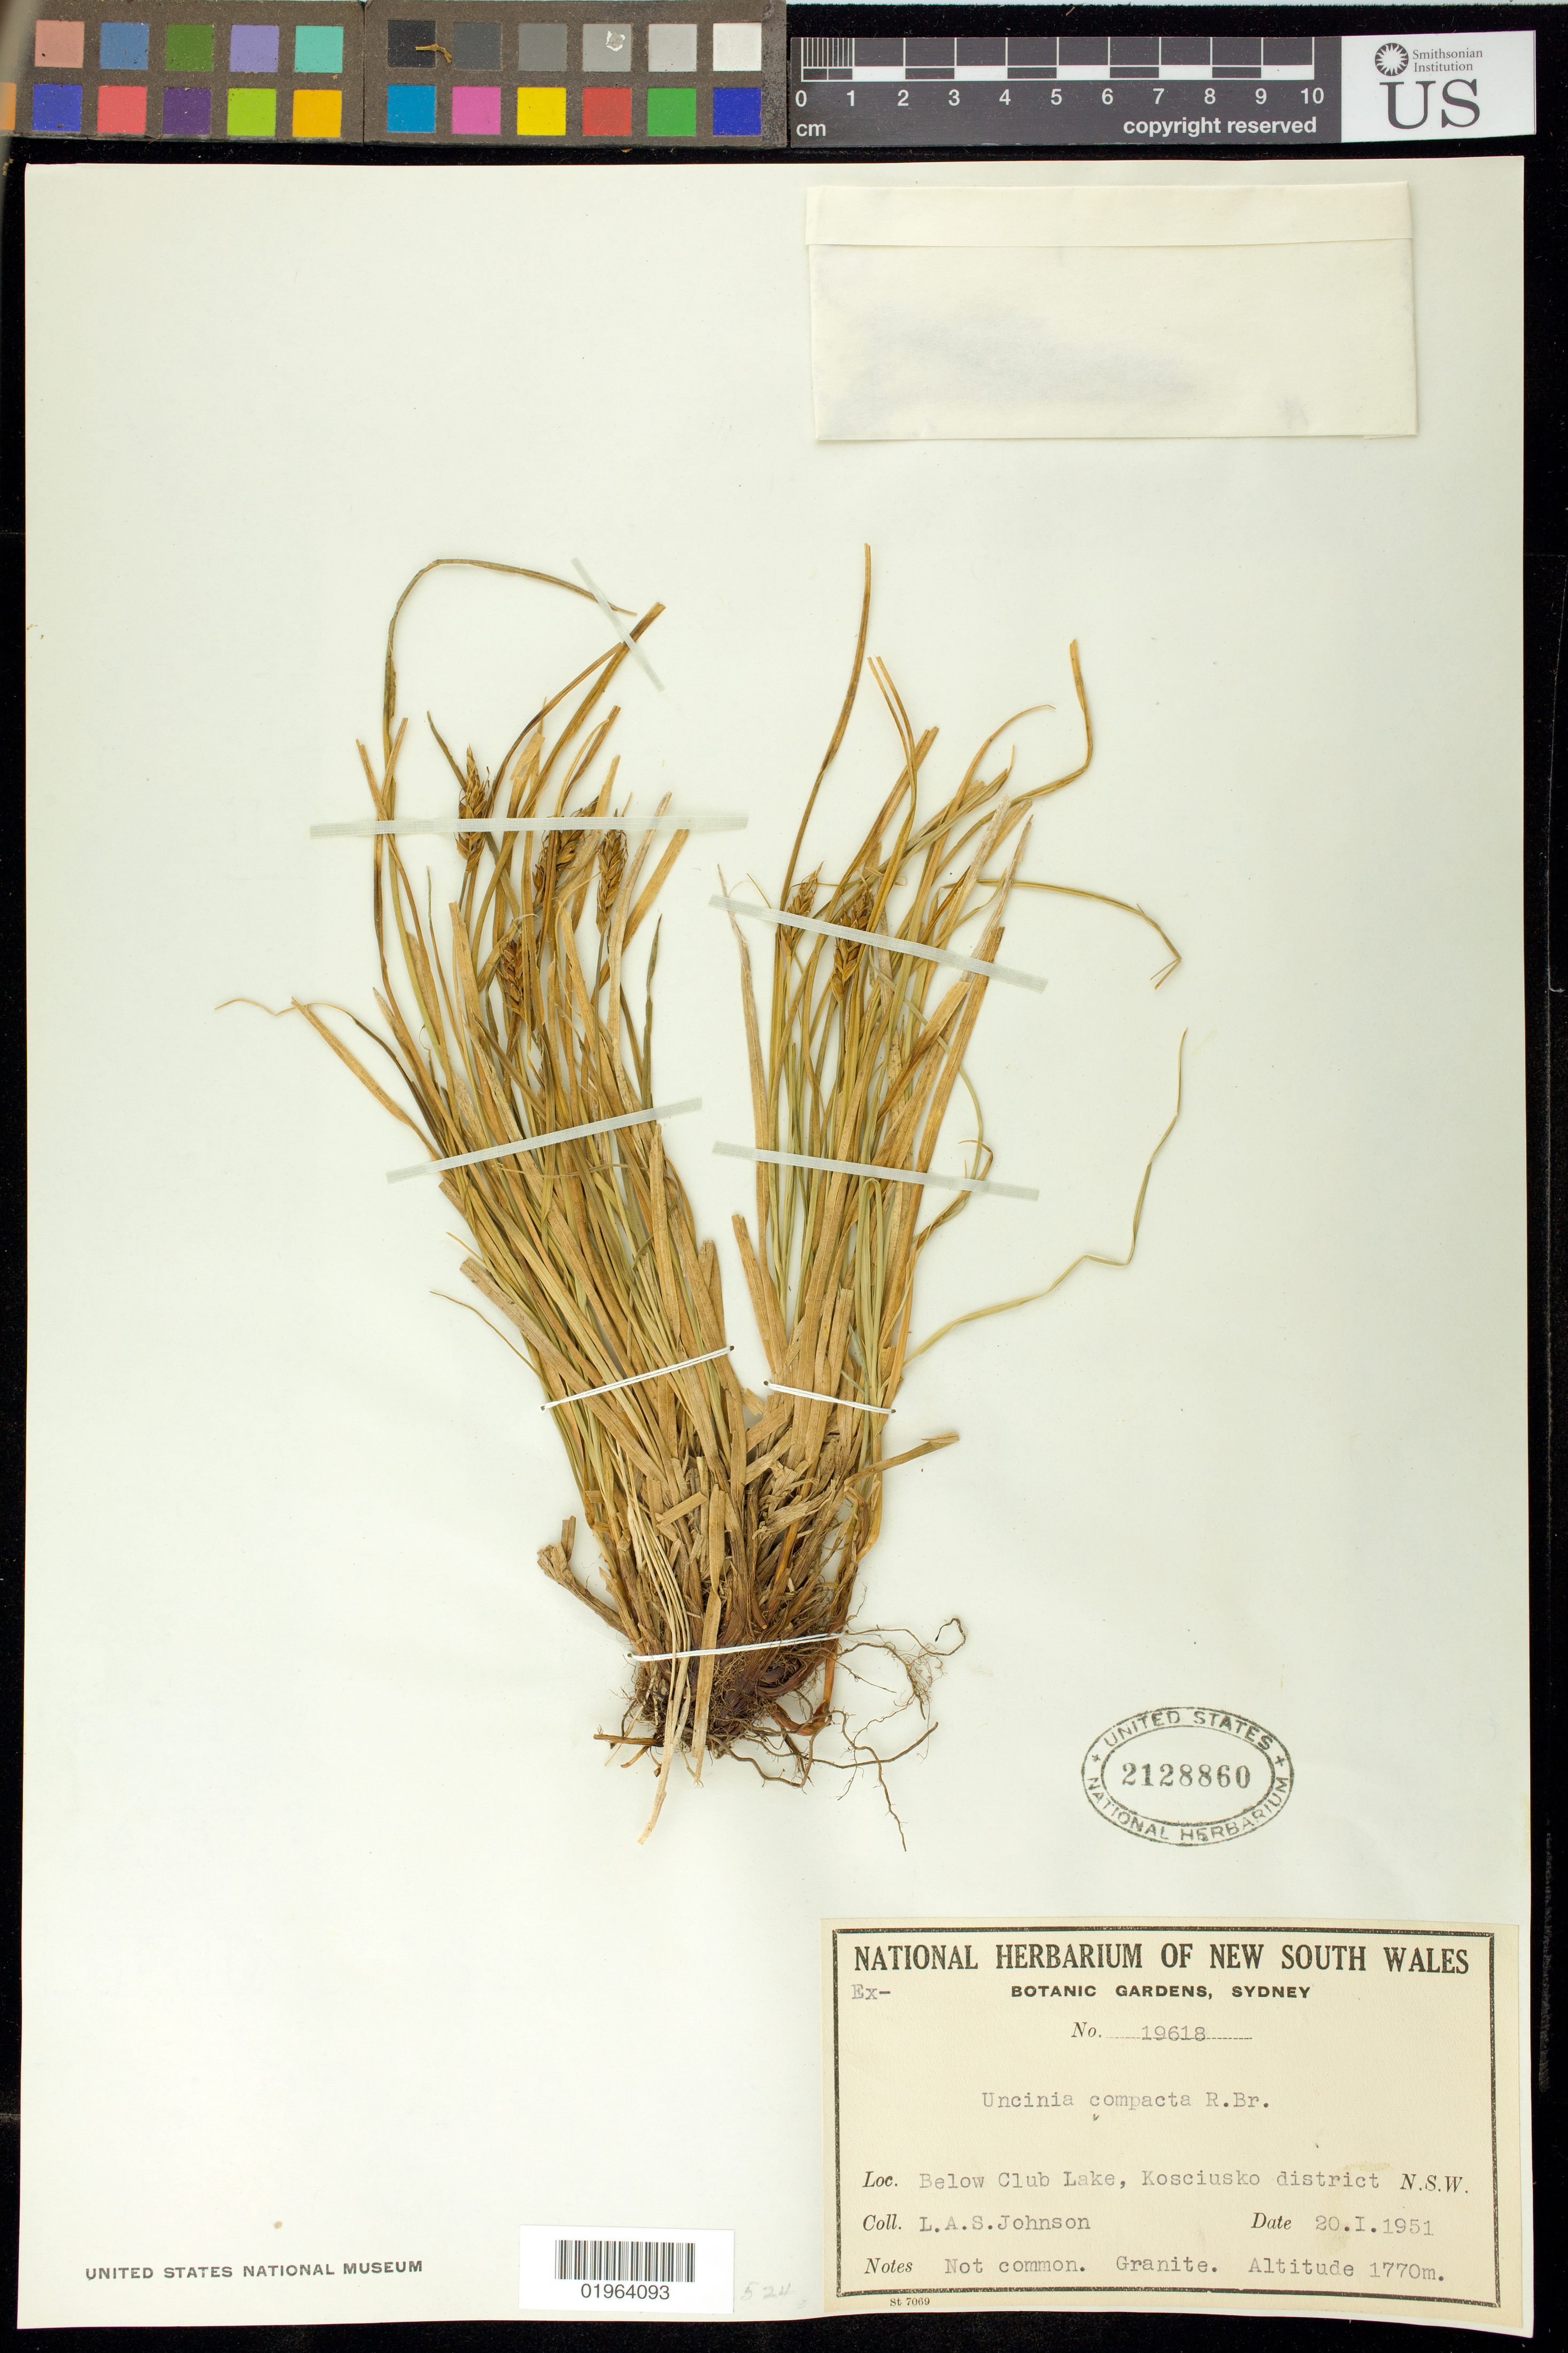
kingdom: Plantae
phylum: Tracheophyta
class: Liliopsida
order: Poales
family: Cyperaceae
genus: Carex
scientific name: Carex austrocompacta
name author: K.L. Wilson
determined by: Wilson, K. L.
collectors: L. Johnson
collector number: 19618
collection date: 1951-01-20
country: Australia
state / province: New South Wales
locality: Below Club Lake, Kosciusko District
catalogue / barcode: US 2128860